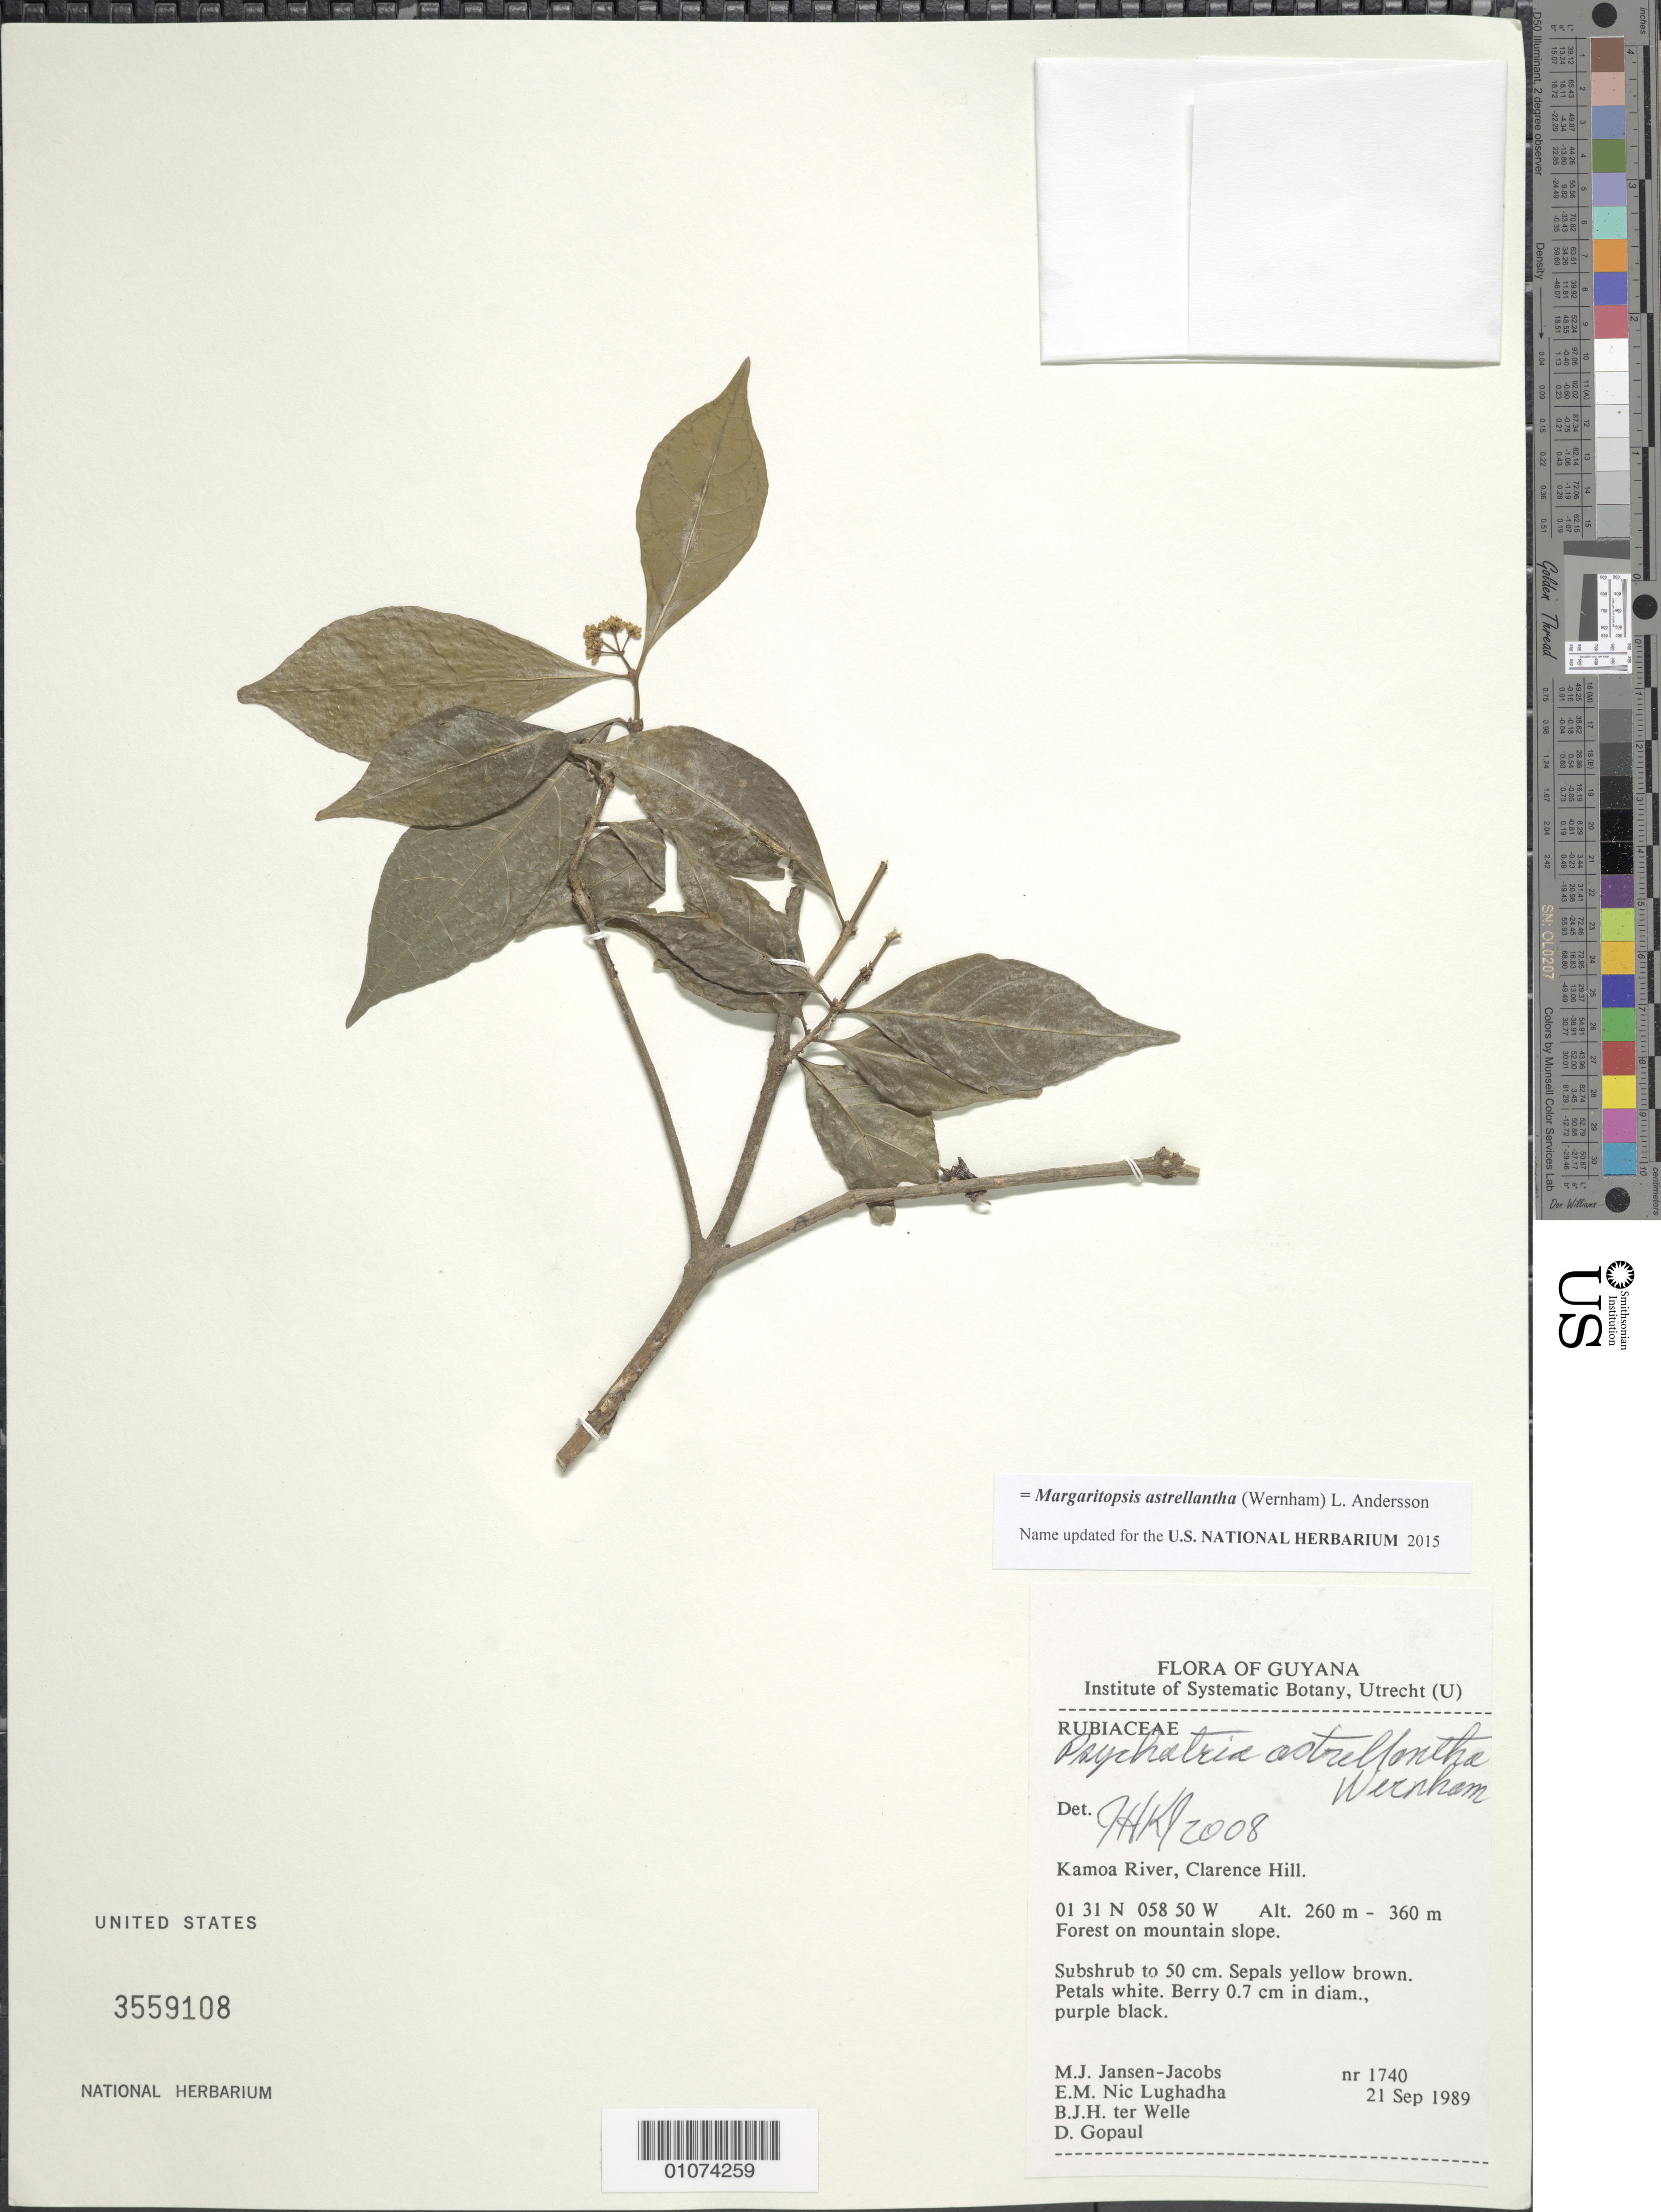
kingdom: Plantae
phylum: Tracheophyta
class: Magnoliopsida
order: Gentianales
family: Rubiaceae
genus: Psychotria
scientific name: Psychotria astrellantha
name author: Wernham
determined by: Kirkbride, J. H.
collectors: M. J. Jansen-Jacobs, E. Nic Lughadha, B. Welle & D. Gopaul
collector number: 1740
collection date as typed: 21-Sep-89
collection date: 1989-09-21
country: Guyana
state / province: U. Takutu-U. Essequibo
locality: Kamoa River, Clarence Hill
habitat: Forest on mountain slope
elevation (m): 260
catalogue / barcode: US 3559108